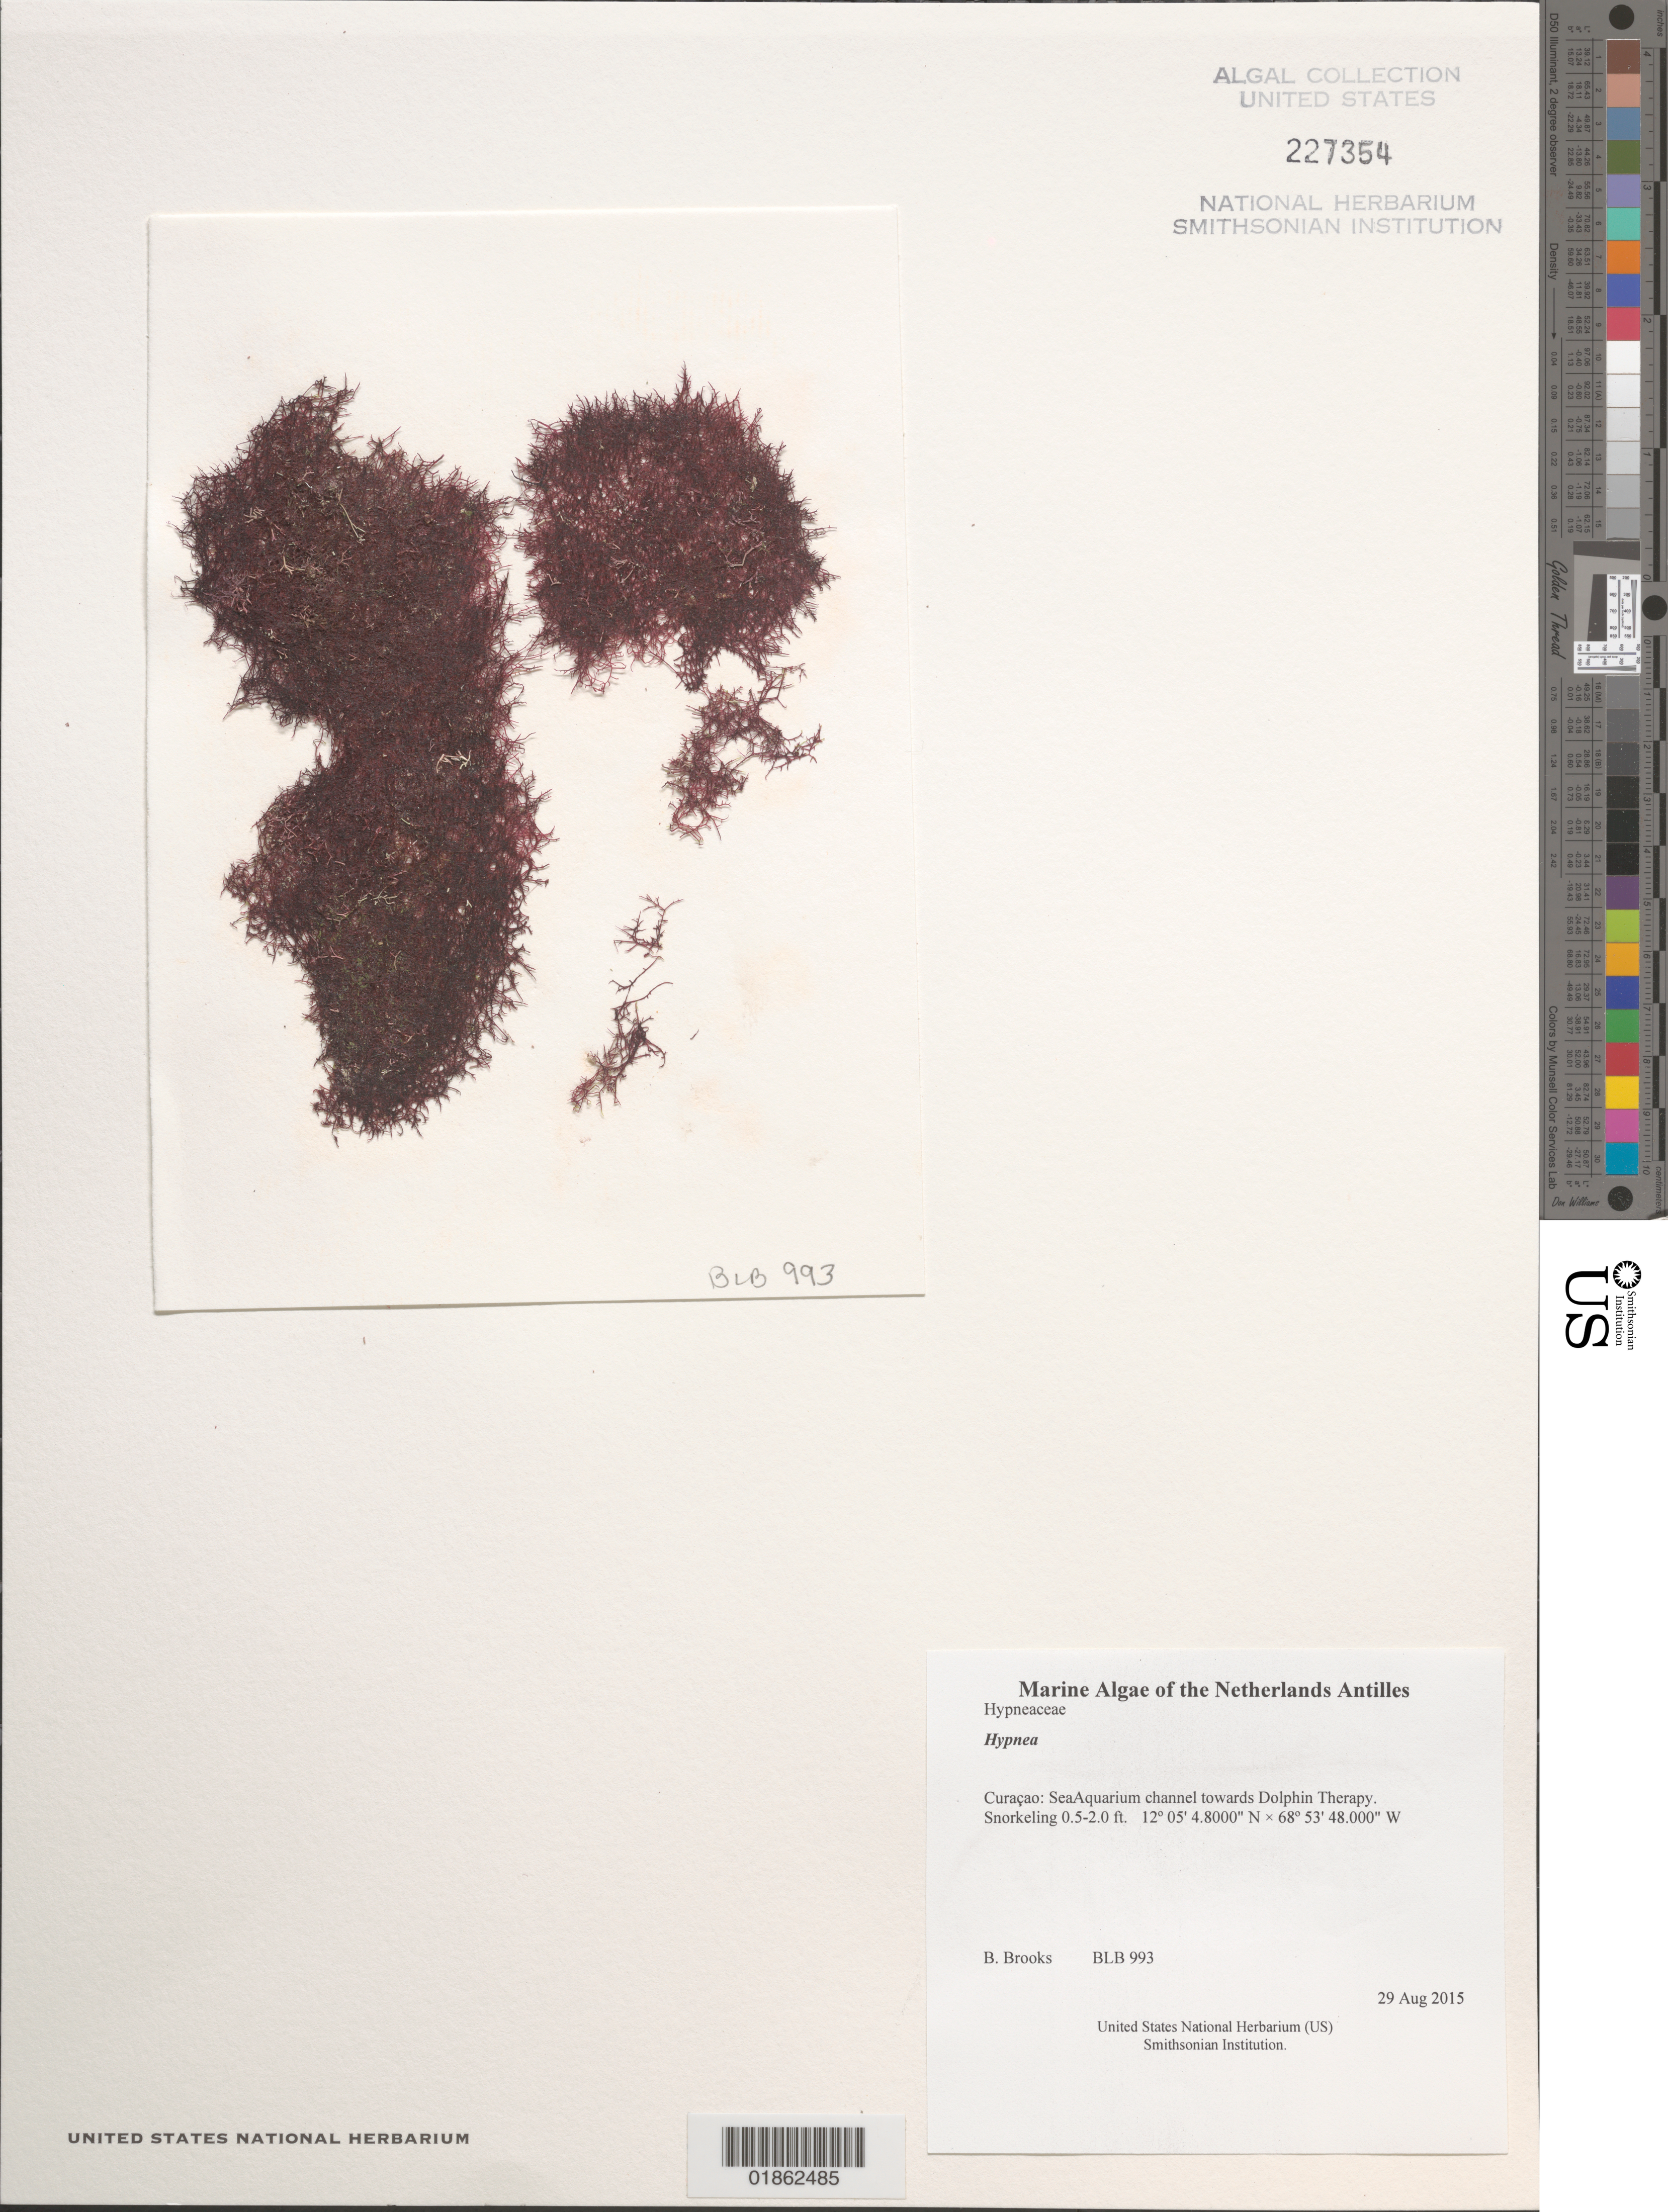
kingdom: Plantae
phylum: Rhodophyta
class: Florideophyceae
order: Gigartinales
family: Cystocloniaceae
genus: Hypnea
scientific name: Hypnea sp.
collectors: B. Brooks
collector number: BLB 993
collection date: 2015-08-29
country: Curaçao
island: Curaçao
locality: SeaAquarium channel towards Dolphin Therapy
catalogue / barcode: US 227354